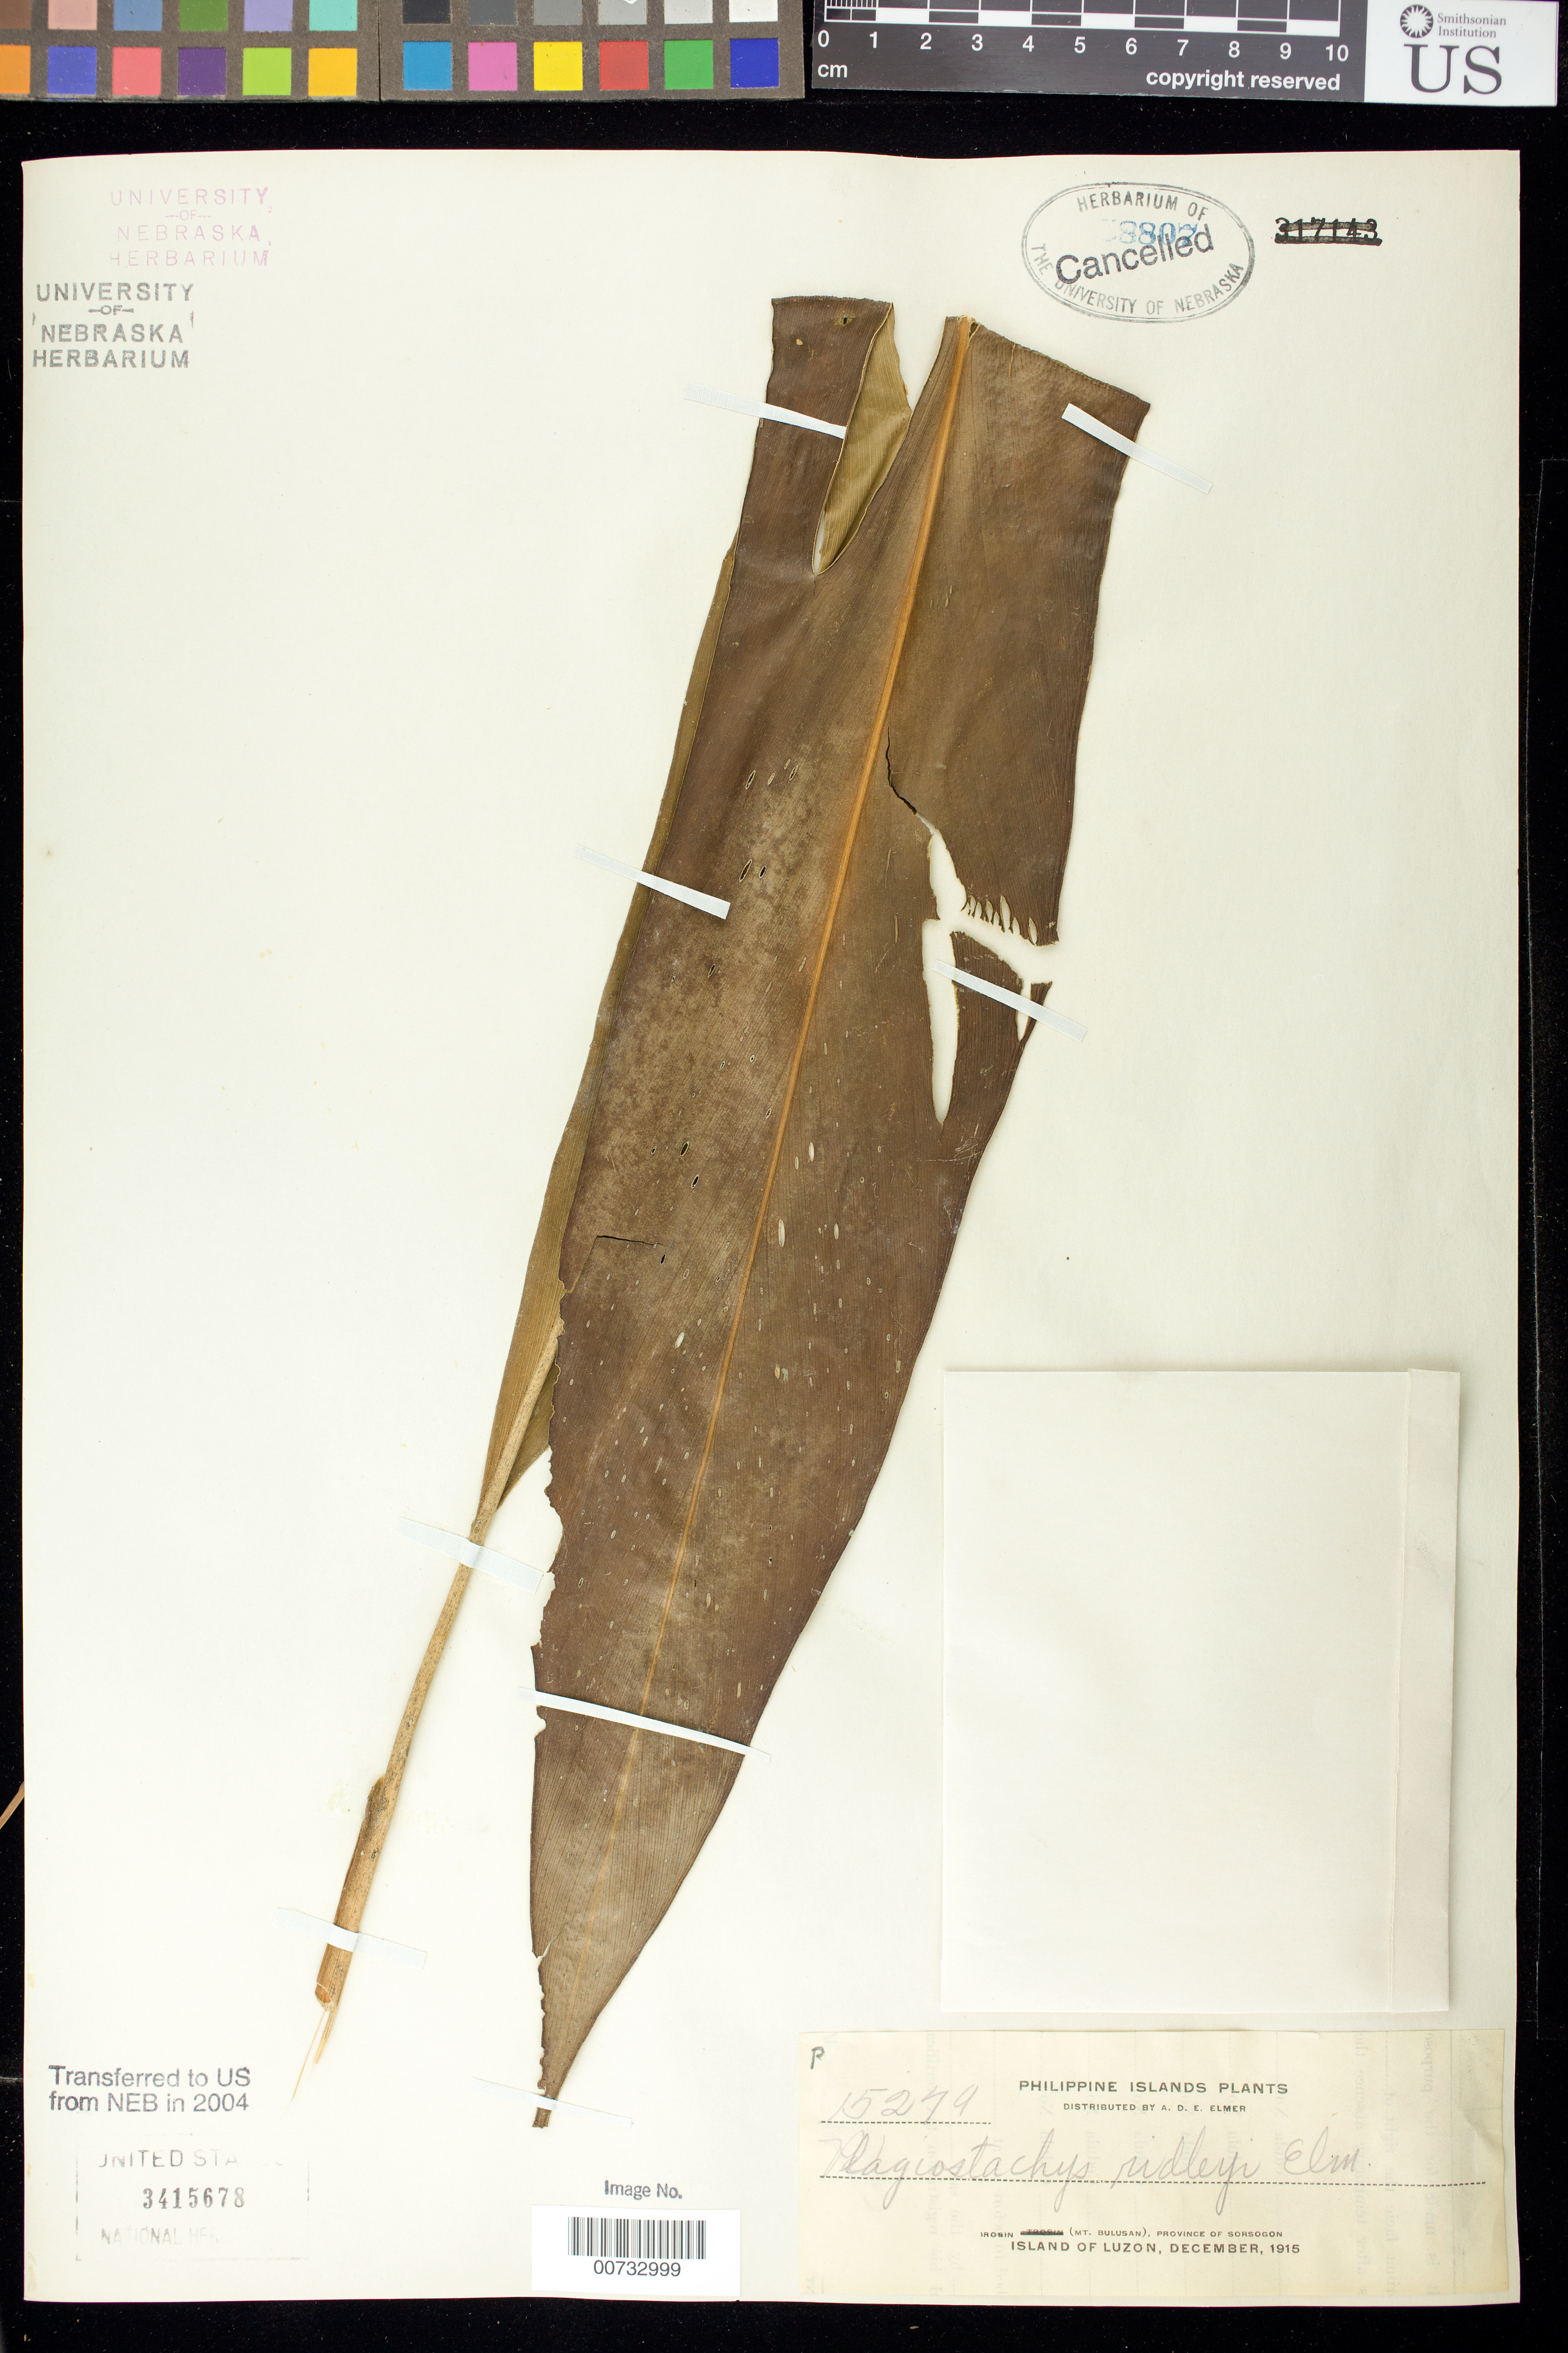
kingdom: Plantae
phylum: Tracheophyta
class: Liliopsida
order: Zingiberales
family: Zingiberaceae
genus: Plagiostachys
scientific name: Plagiostachys ridleyi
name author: Elmer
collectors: A. D. E. Elmer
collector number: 15279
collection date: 1915-12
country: Philippines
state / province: Bicol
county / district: Sorsogon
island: Luzon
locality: Irosin (Mt Bulusan).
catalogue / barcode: US 3415678